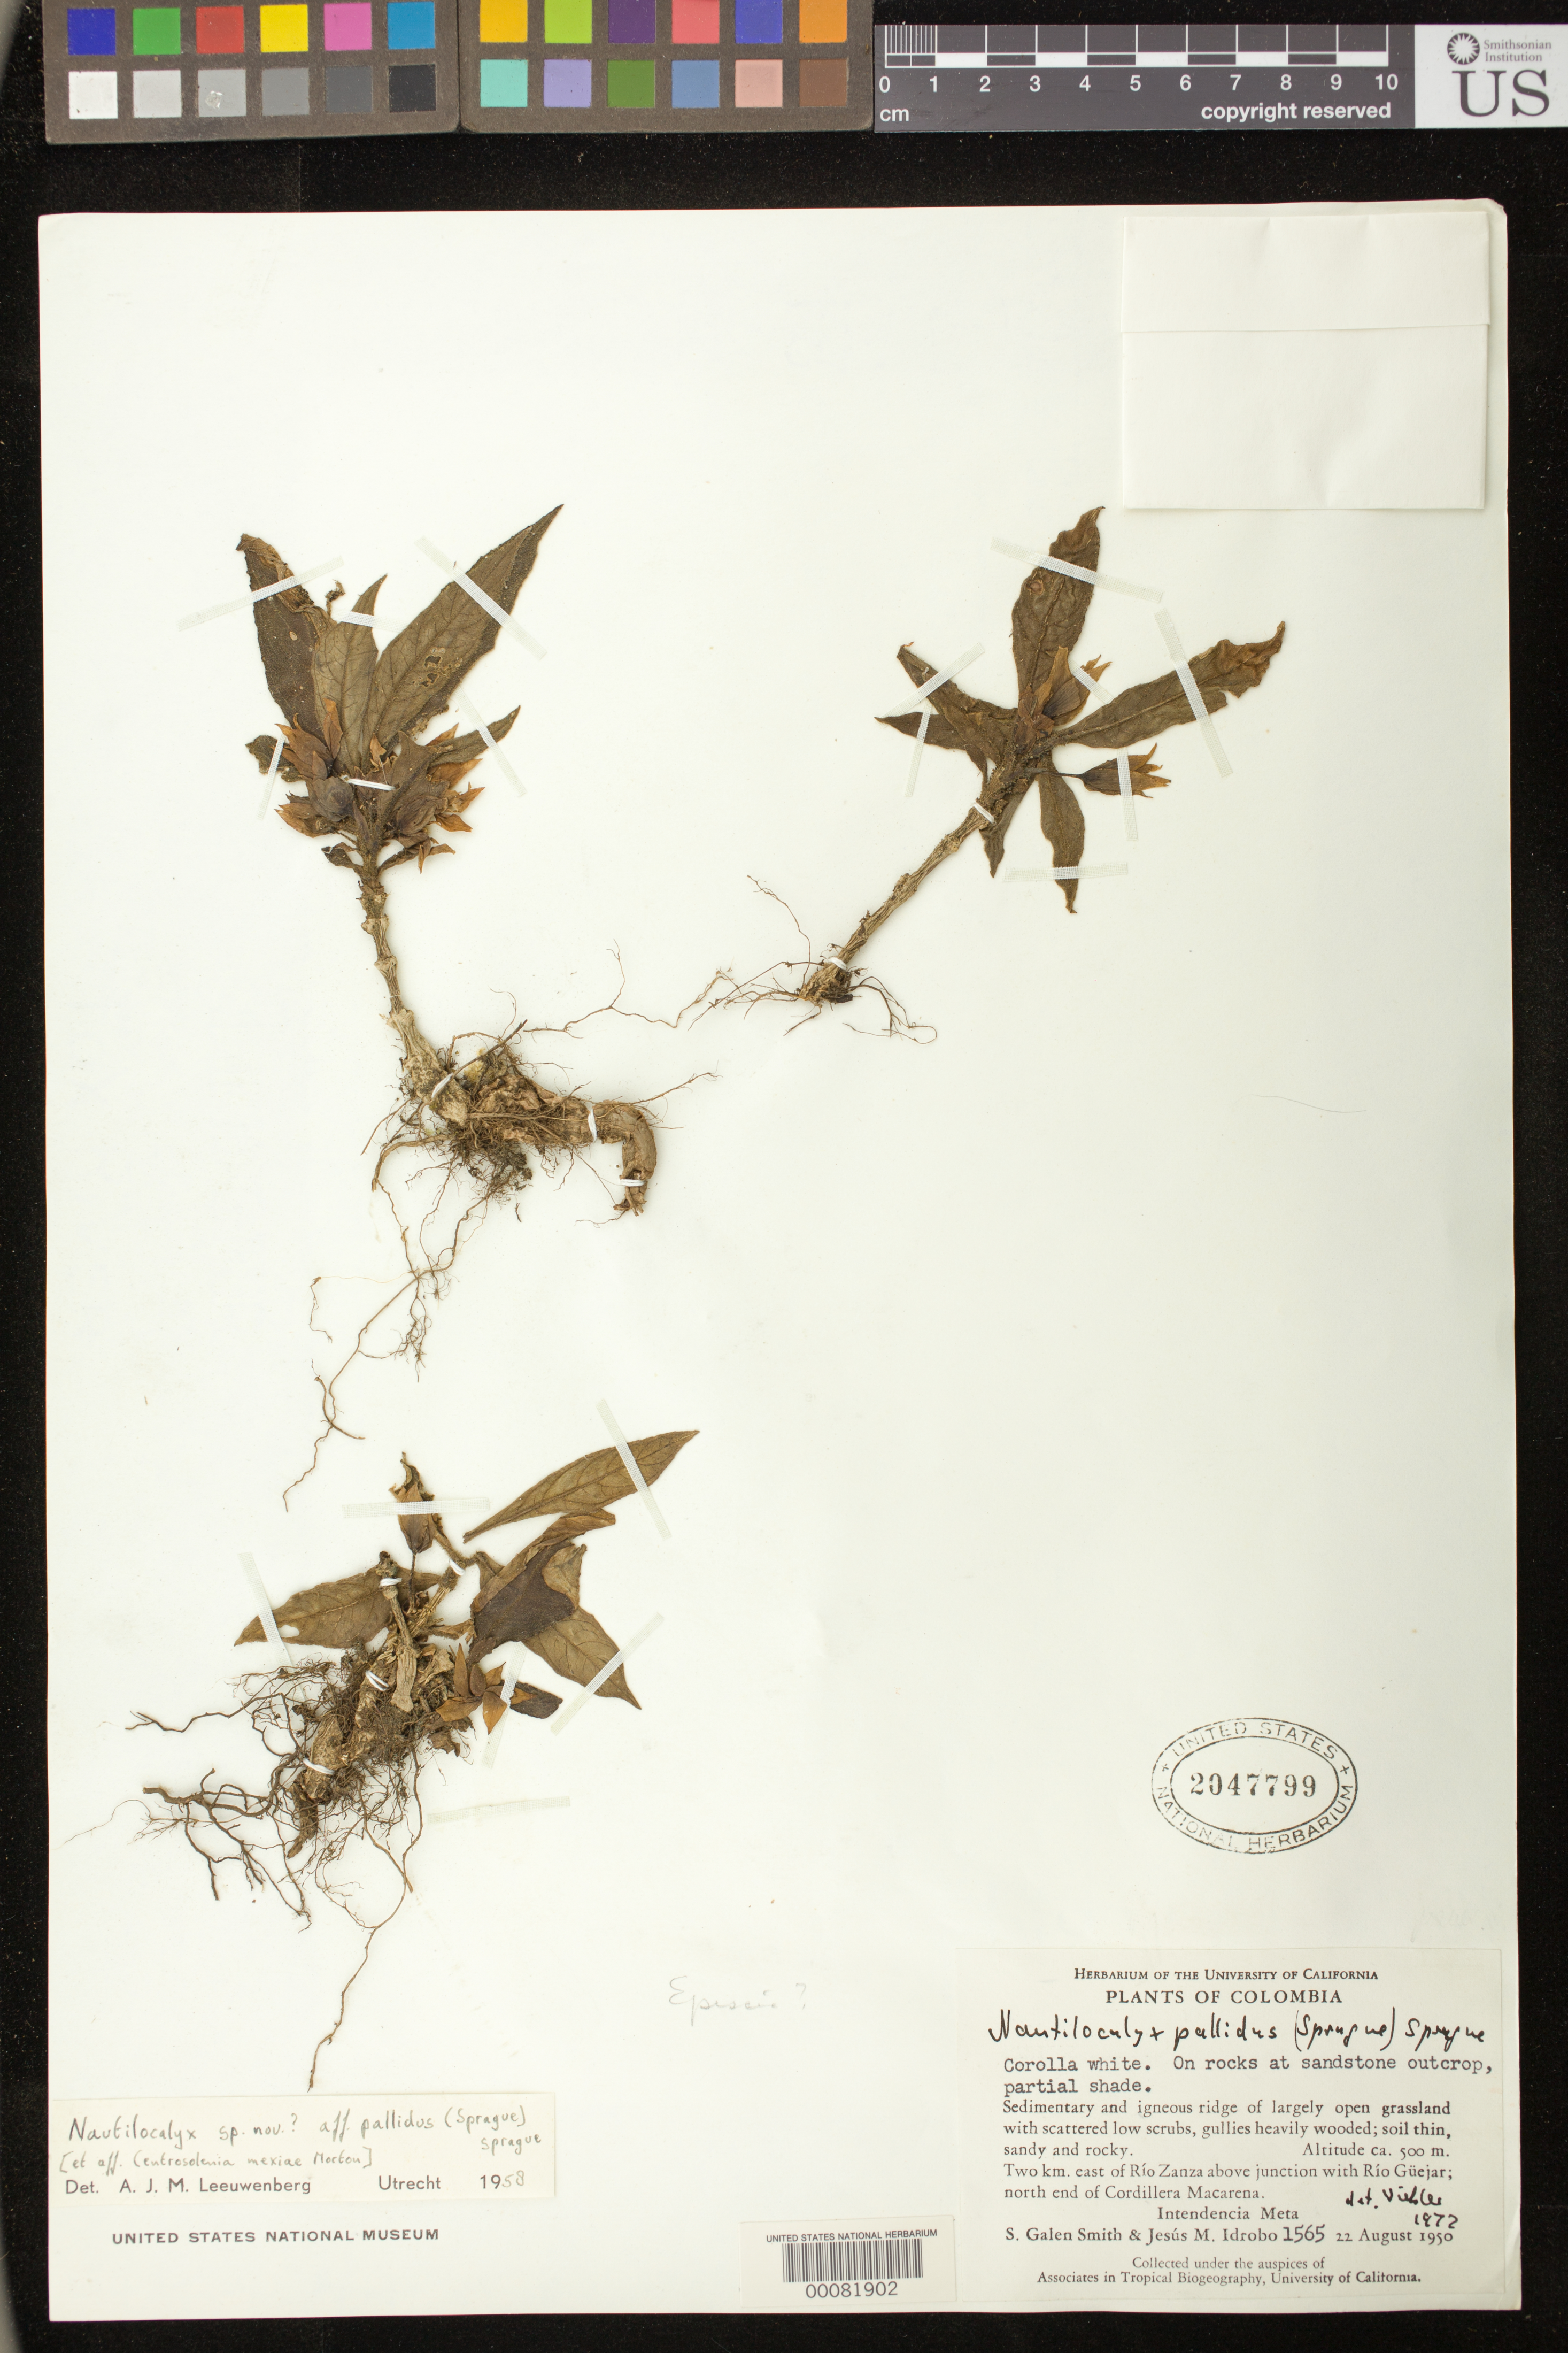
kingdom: Plantae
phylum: Tracheophyta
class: Magnoliopsida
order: Lamiales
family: Gesneriaceae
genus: Nautilocalyx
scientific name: Nautilocalyx pallidus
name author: (Sprague) C. Sprague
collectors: S. G. Smith & J. M. Idrobo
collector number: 1565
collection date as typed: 22 Aug 1950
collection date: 1950-08-22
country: Colombia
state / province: Meta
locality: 2 km E of Rio Zanza above junction with Rio Guejar, north end of Cordillera Macrena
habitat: Sedimentary and igneous ridge of largely open grassland; sandstone outcrop, partial shade, gullies heavily wooded, soil thin, sandy and rocky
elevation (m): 500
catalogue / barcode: US 2047799